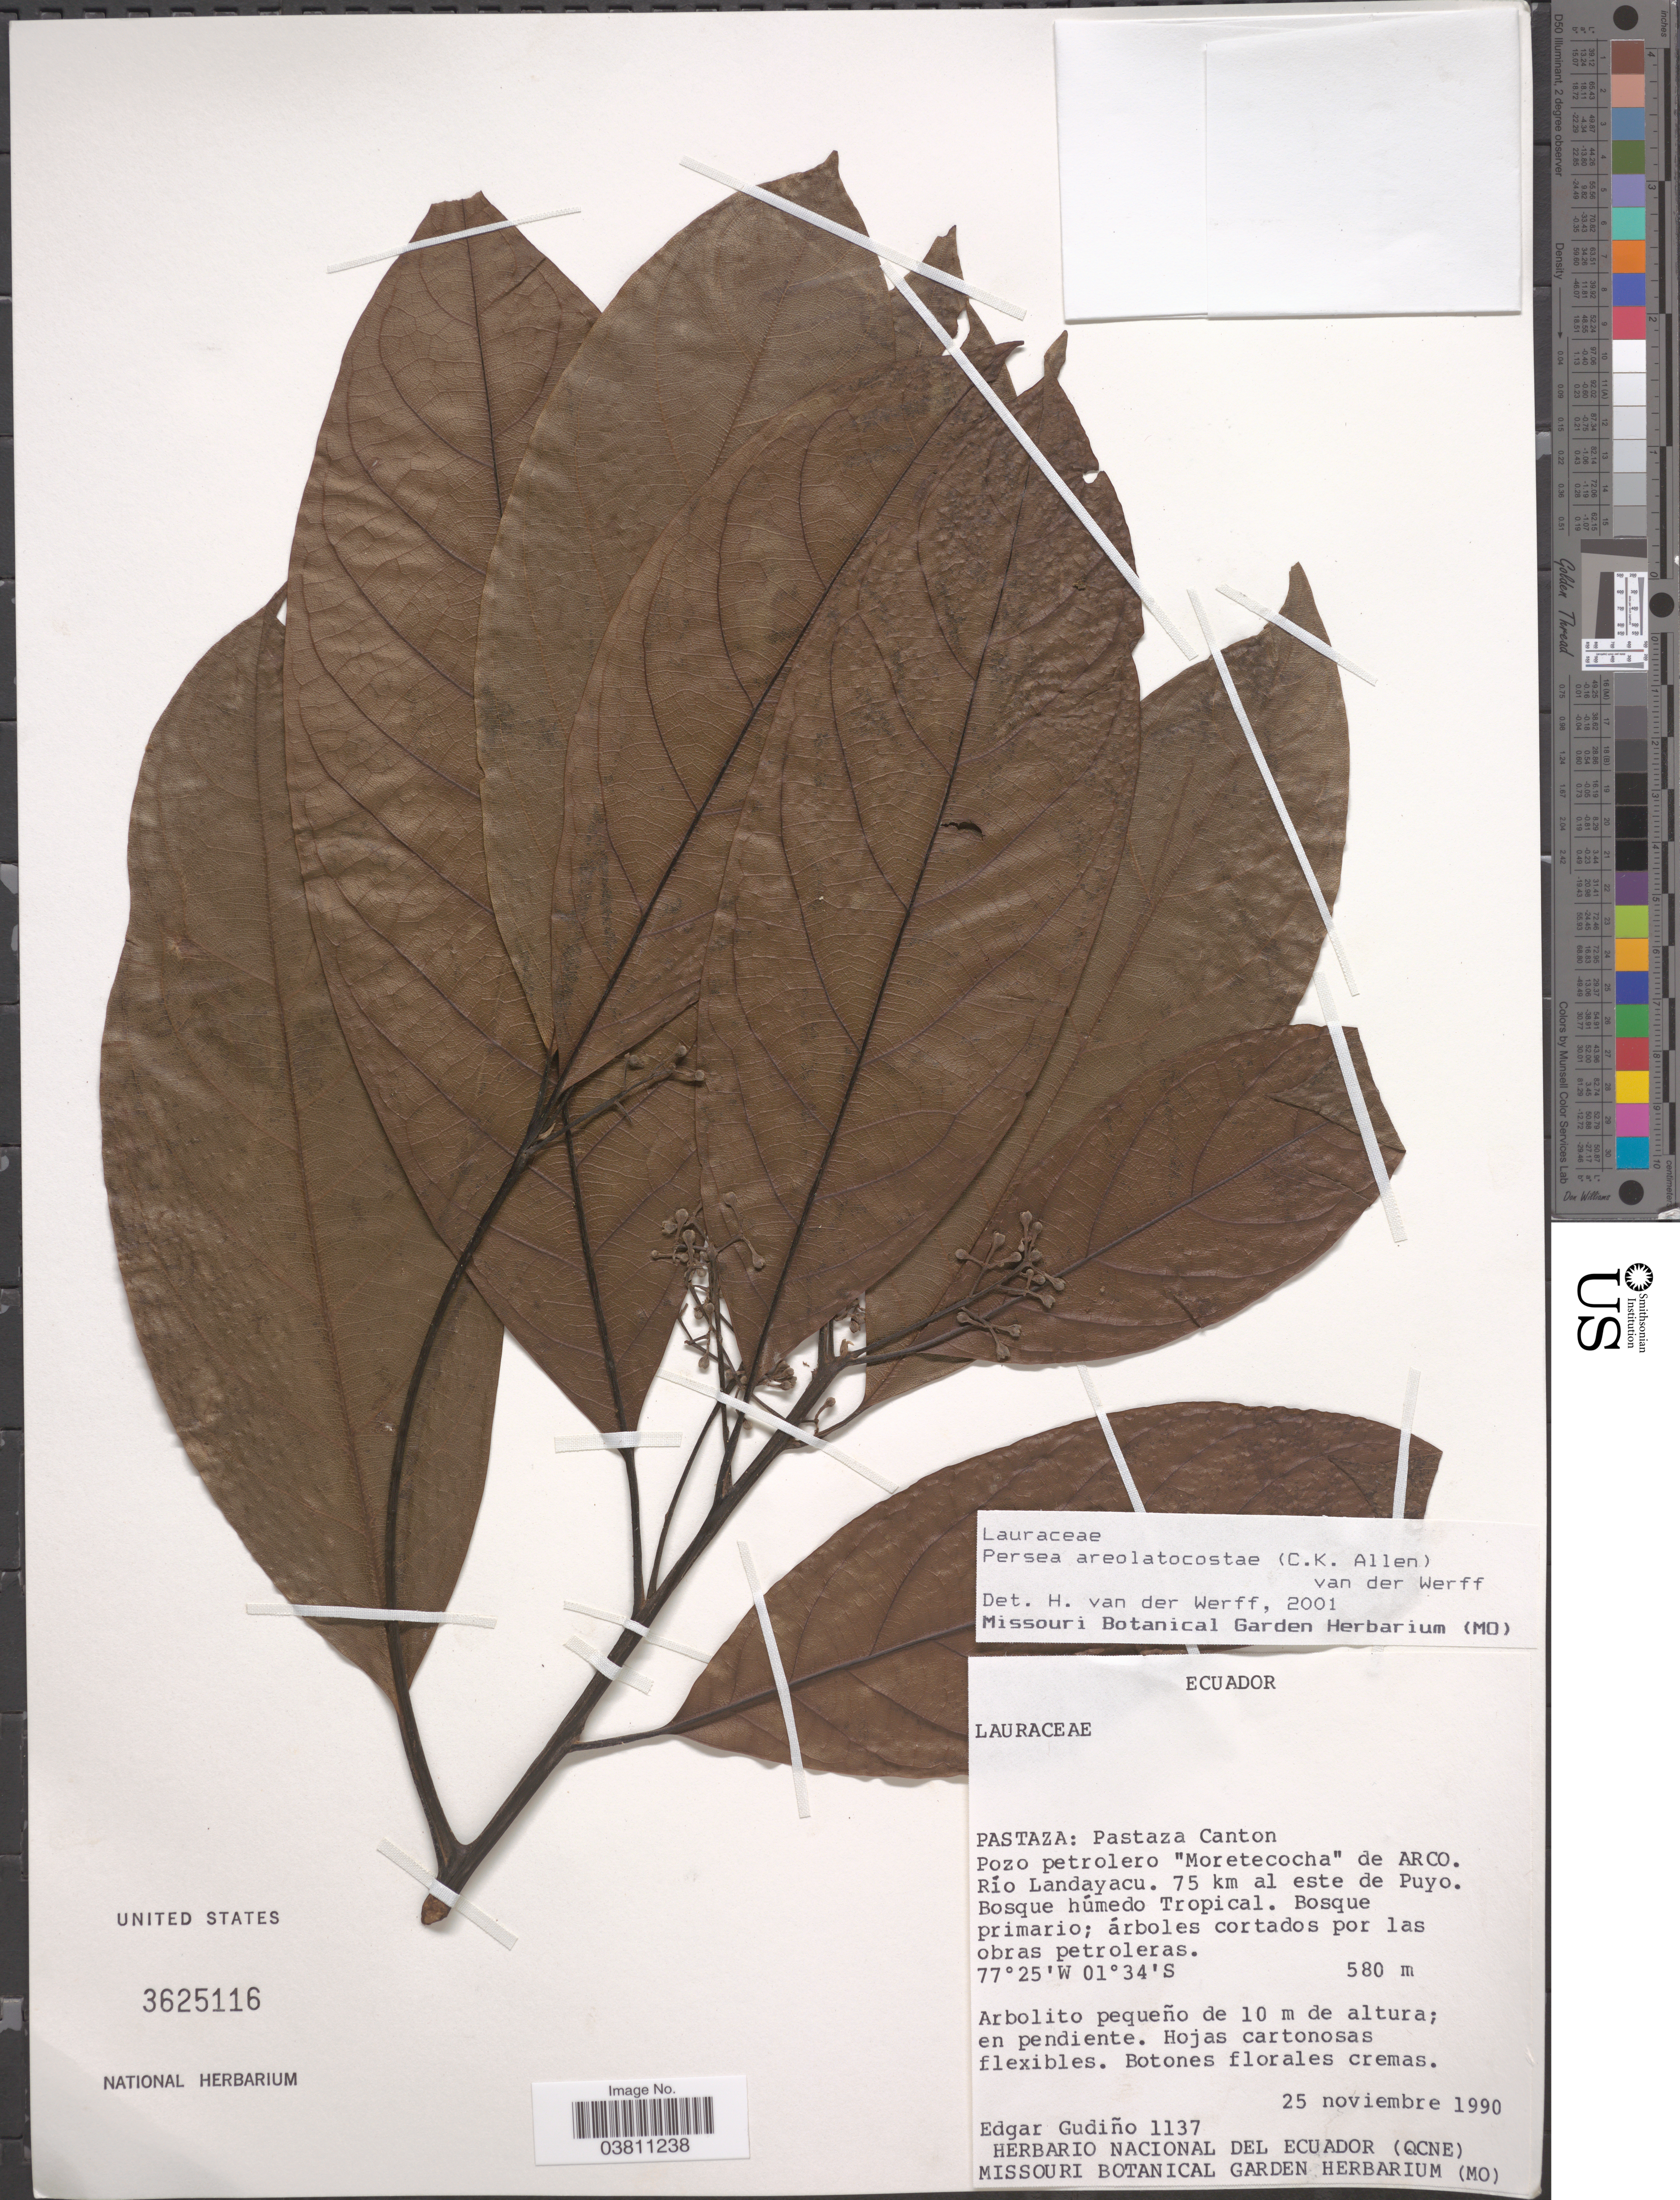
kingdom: Plantae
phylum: Tracheophyta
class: Magnoliopsida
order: Laurales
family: Lauraceae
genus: Persea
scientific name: Persea areolatocostae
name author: (C.K. Allen) van der Werff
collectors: E. Gudiño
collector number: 1137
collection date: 1990-11-25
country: Ecuador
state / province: Pastaza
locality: Pastaza Canton. Pozo petrolero 'Moretecocha' de ARCO. Río Landayacu. 75 km al este de Puyo.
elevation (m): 580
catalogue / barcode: US 3625116